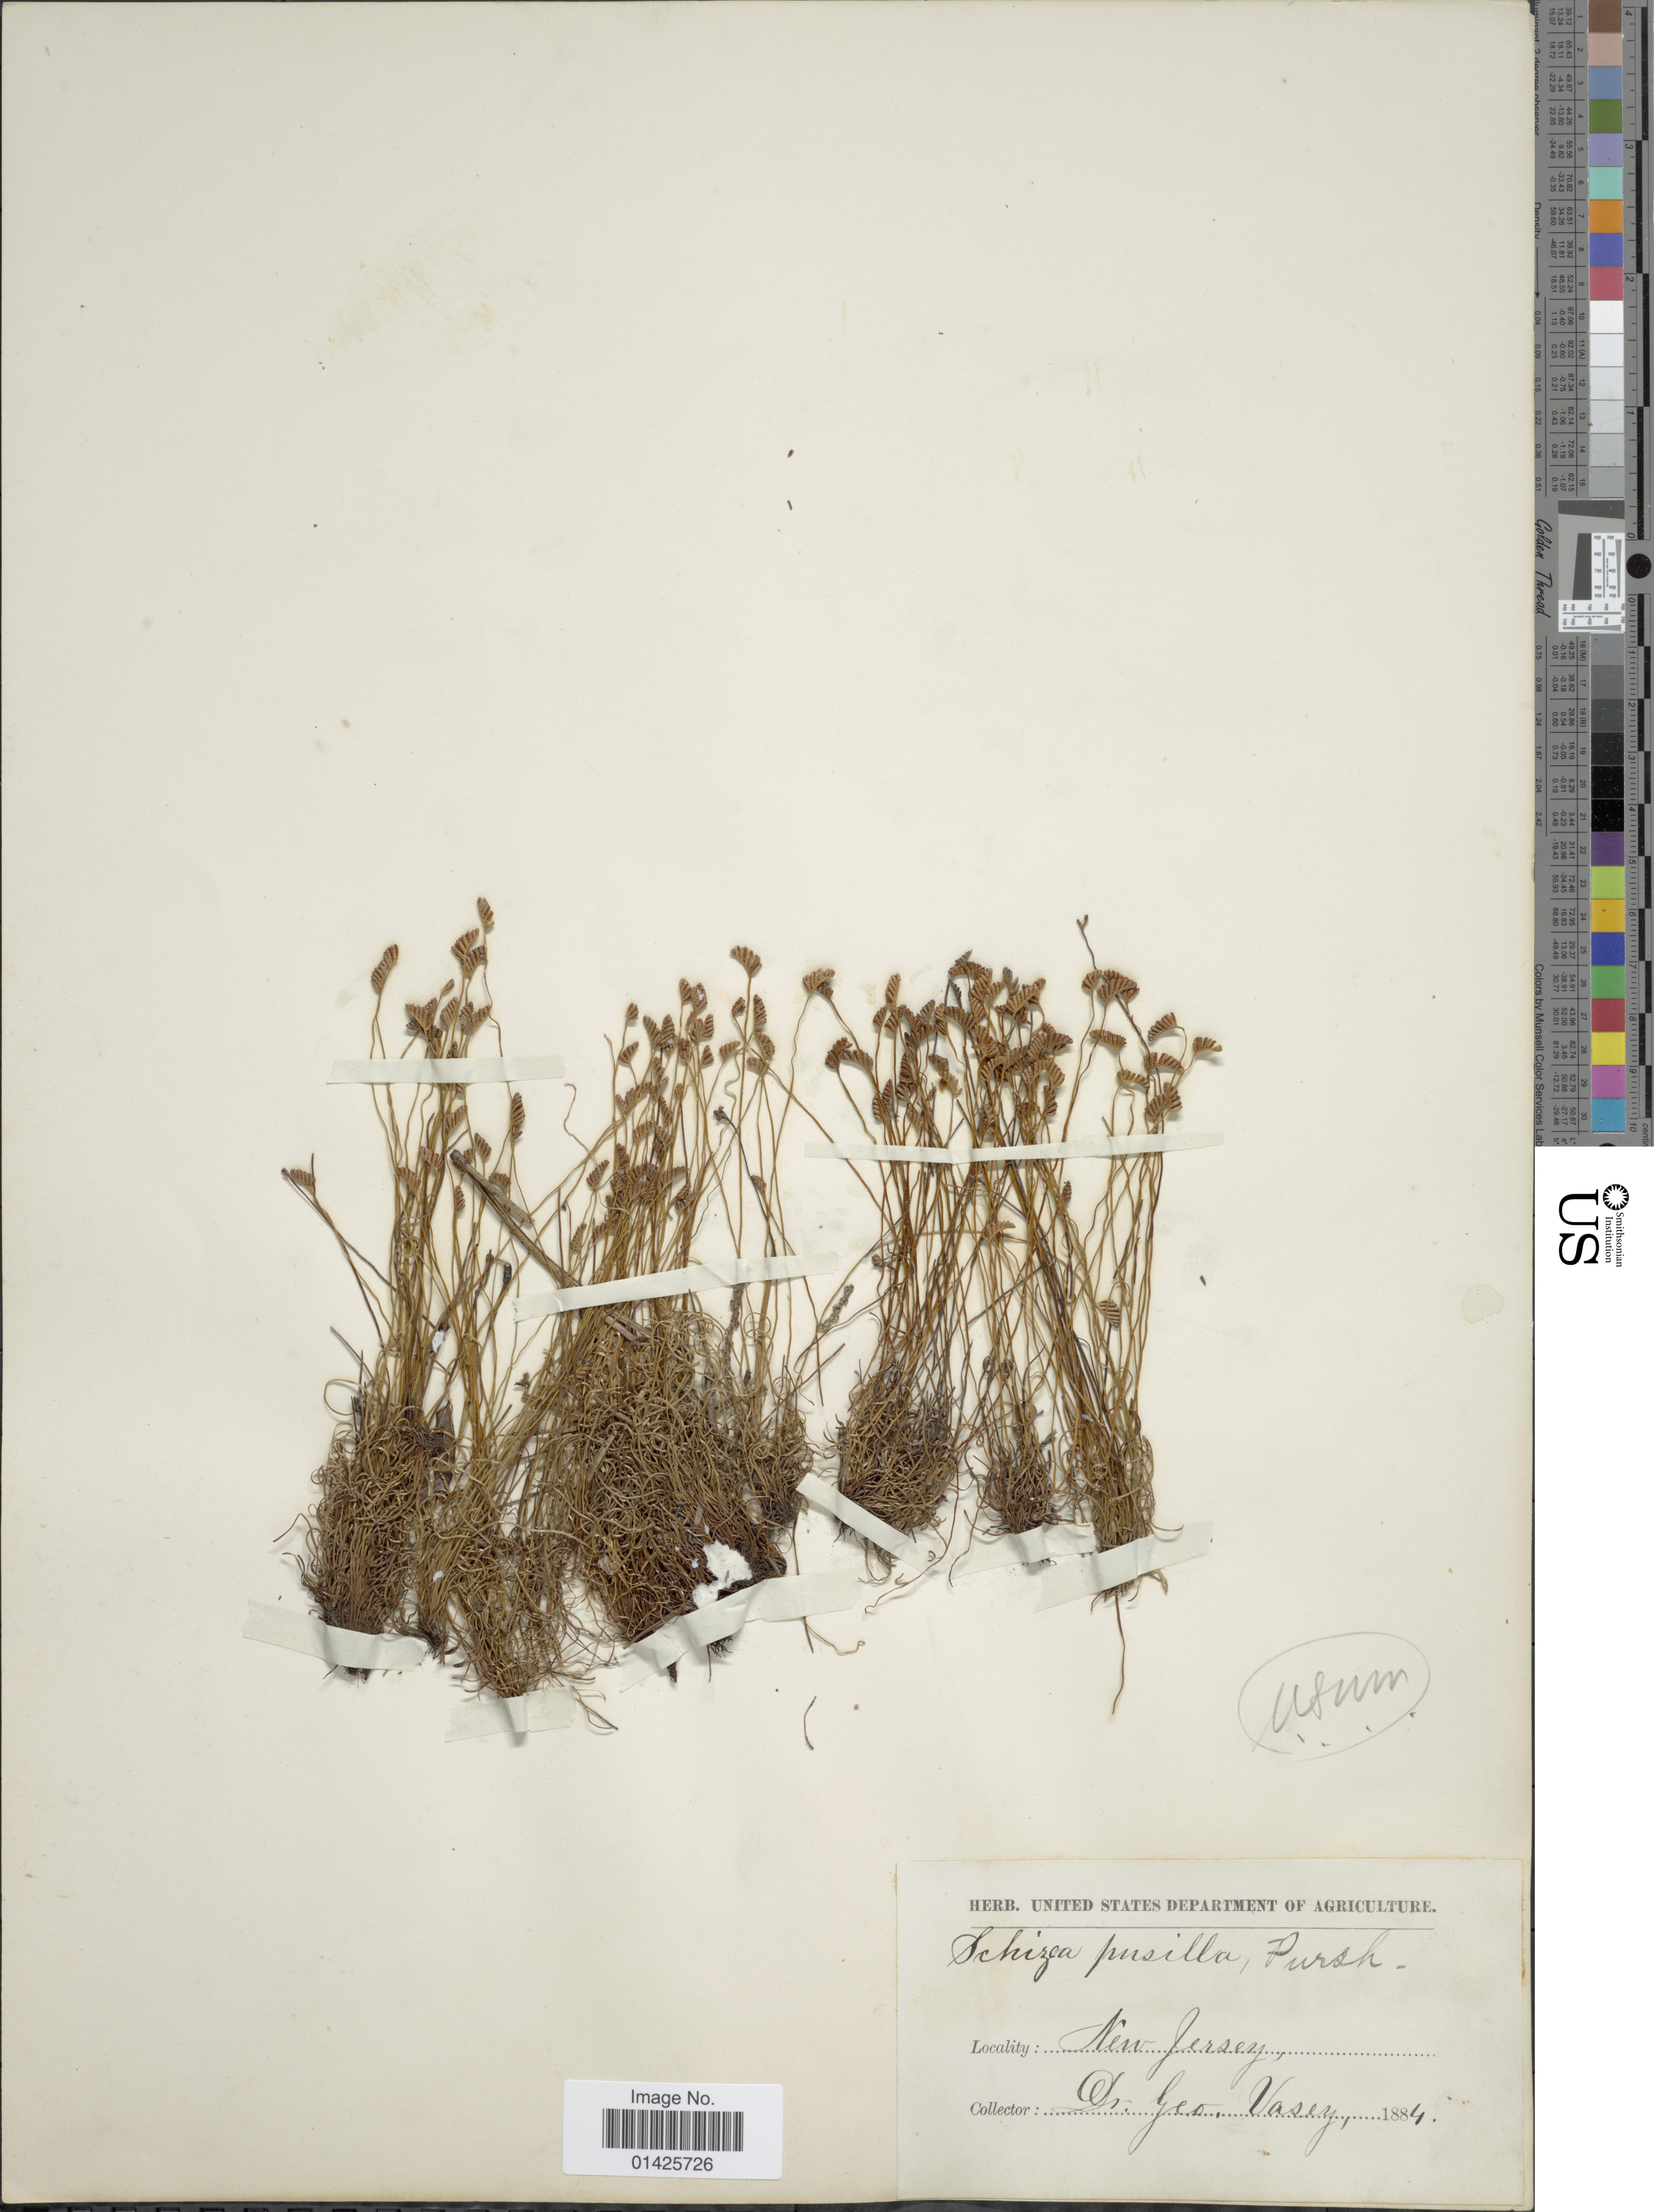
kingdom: Plantae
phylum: Tracheophyta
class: Polypodiopsida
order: Schizaeales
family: Schizaeaceae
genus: Schizaea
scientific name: Schizaea pusilla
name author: Pursh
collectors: G. Vasey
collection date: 1884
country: United States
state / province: New Jersey